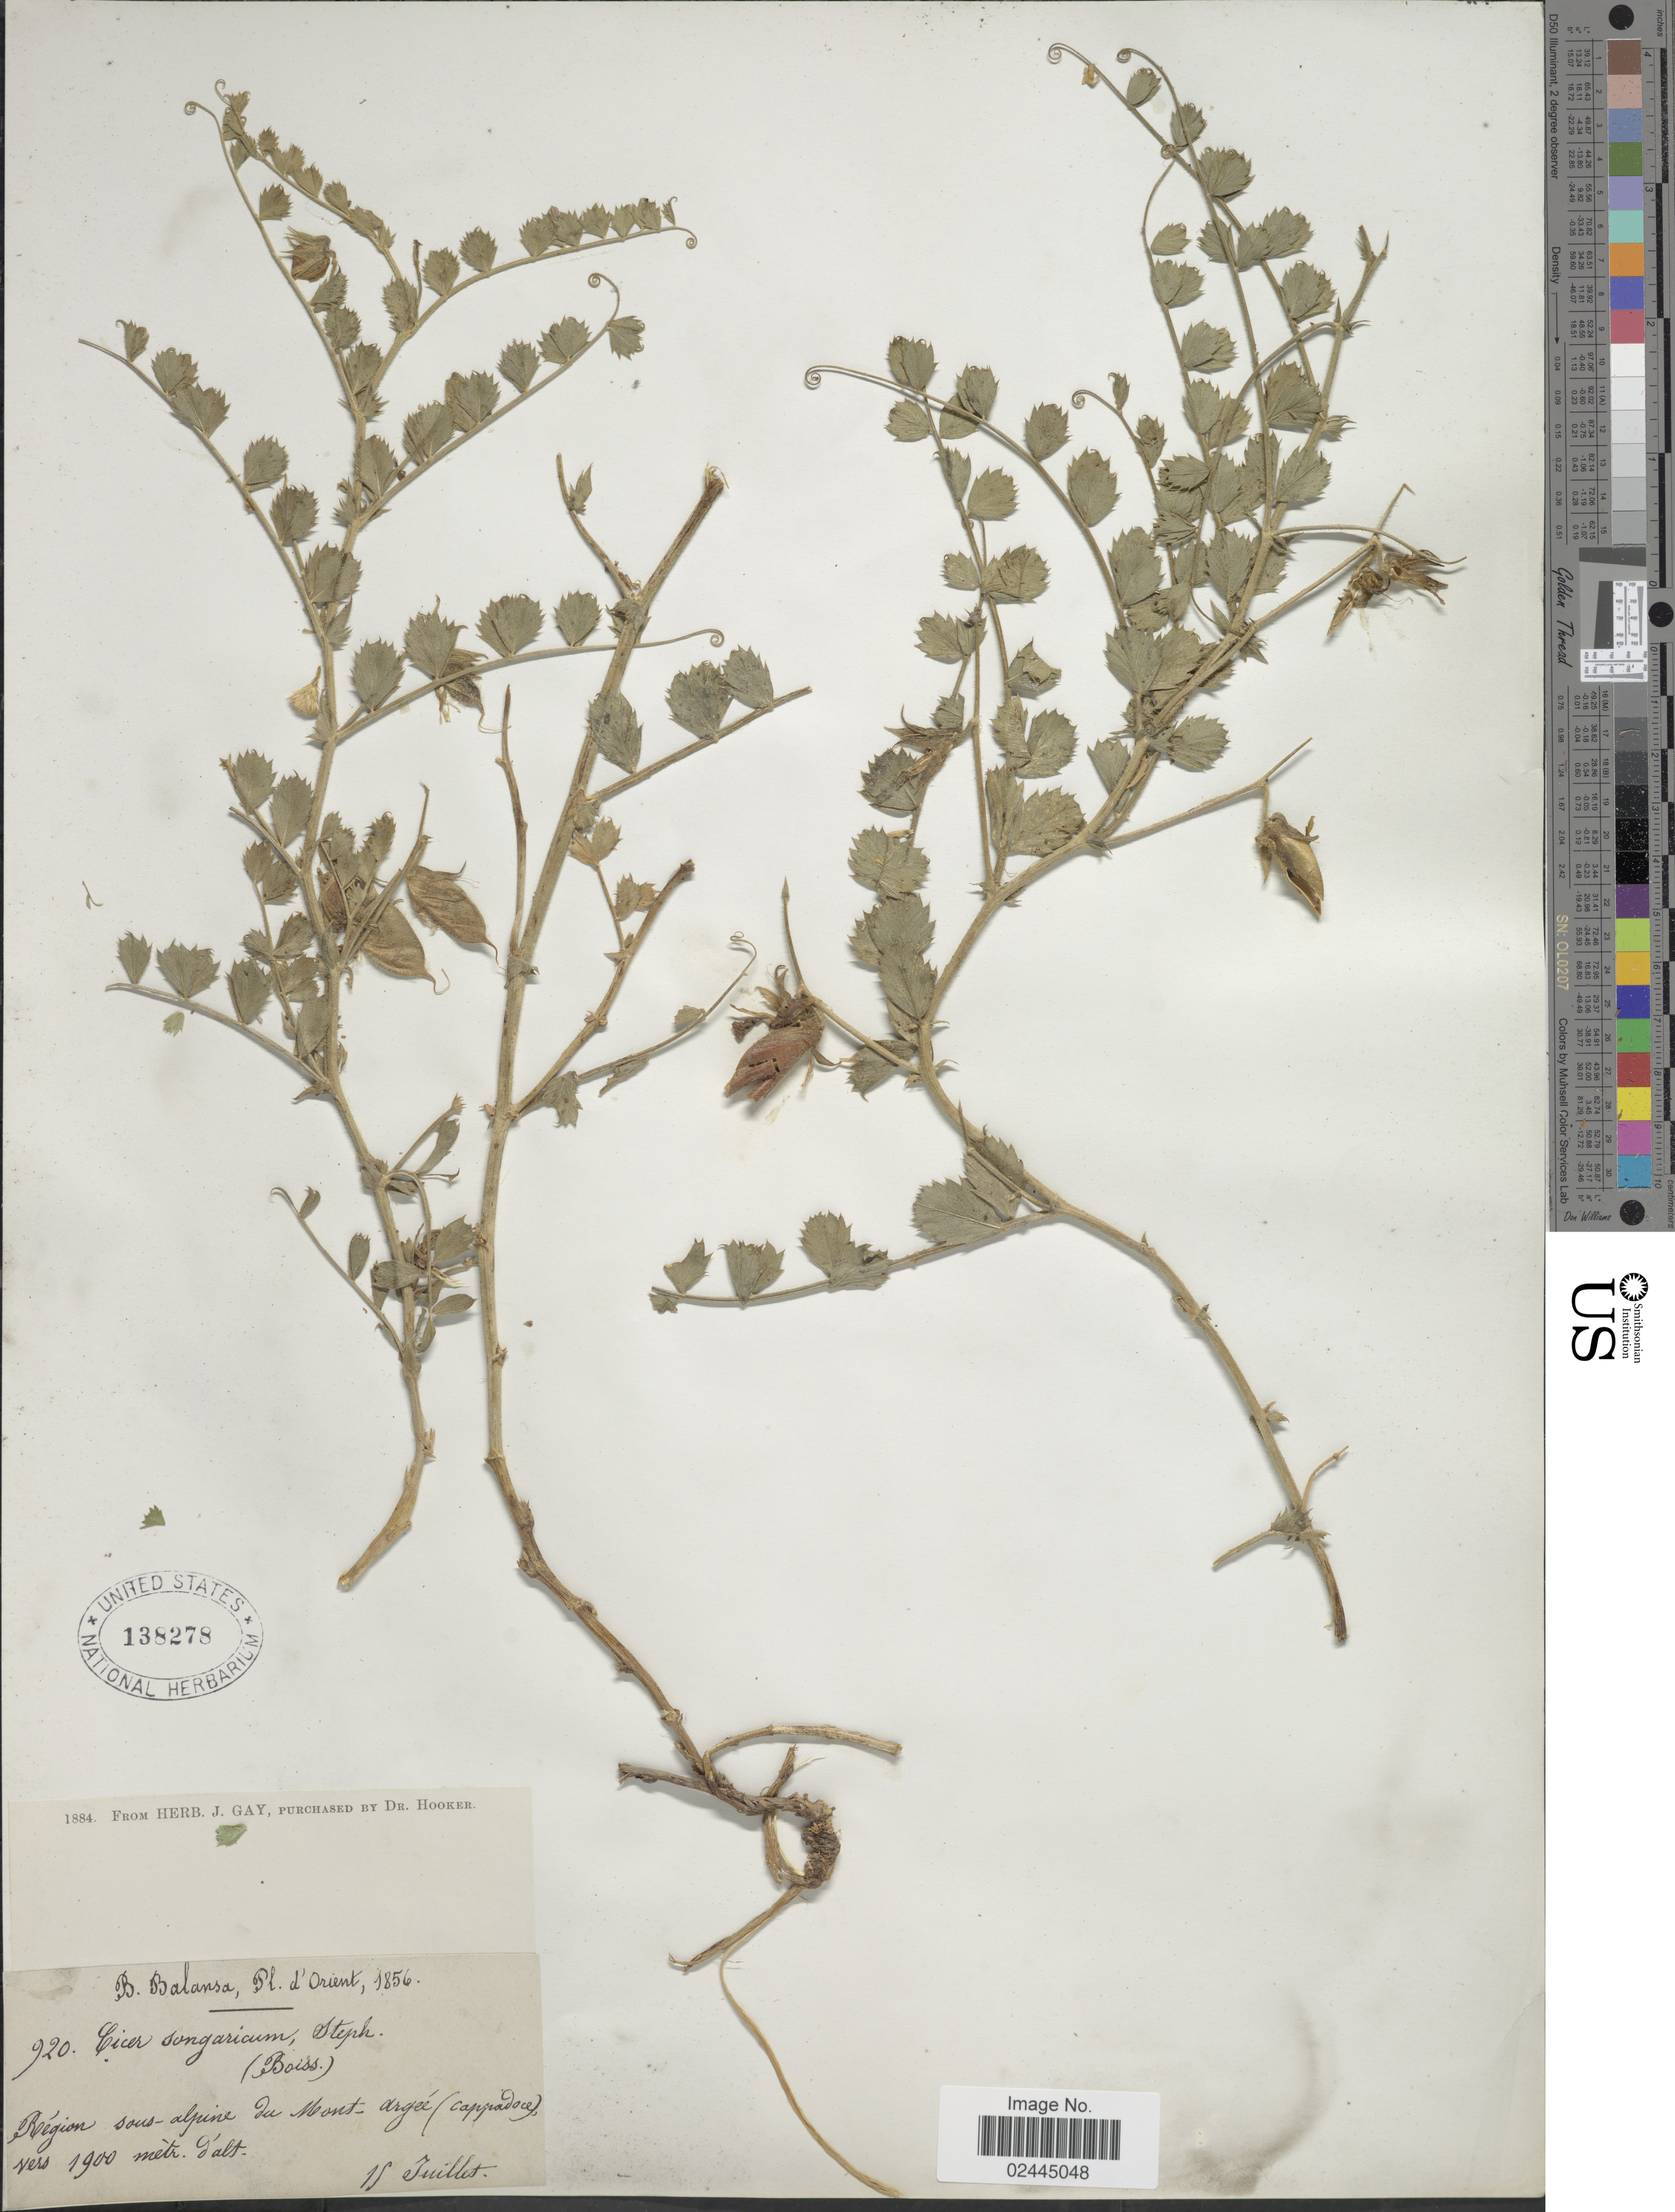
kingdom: Plantae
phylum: Tracheophyta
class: Magnoliopsida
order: Fabales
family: Fabaceae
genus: Cicer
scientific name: Cicer songaricum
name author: DC.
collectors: B. Balansa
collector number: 920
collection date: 1856-07-15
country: Turkey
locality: Pl d'Orient. Region sous-alpone du Mont-Argee (cappadoie [interpreted]).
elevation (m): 1900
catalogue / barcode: US 138278